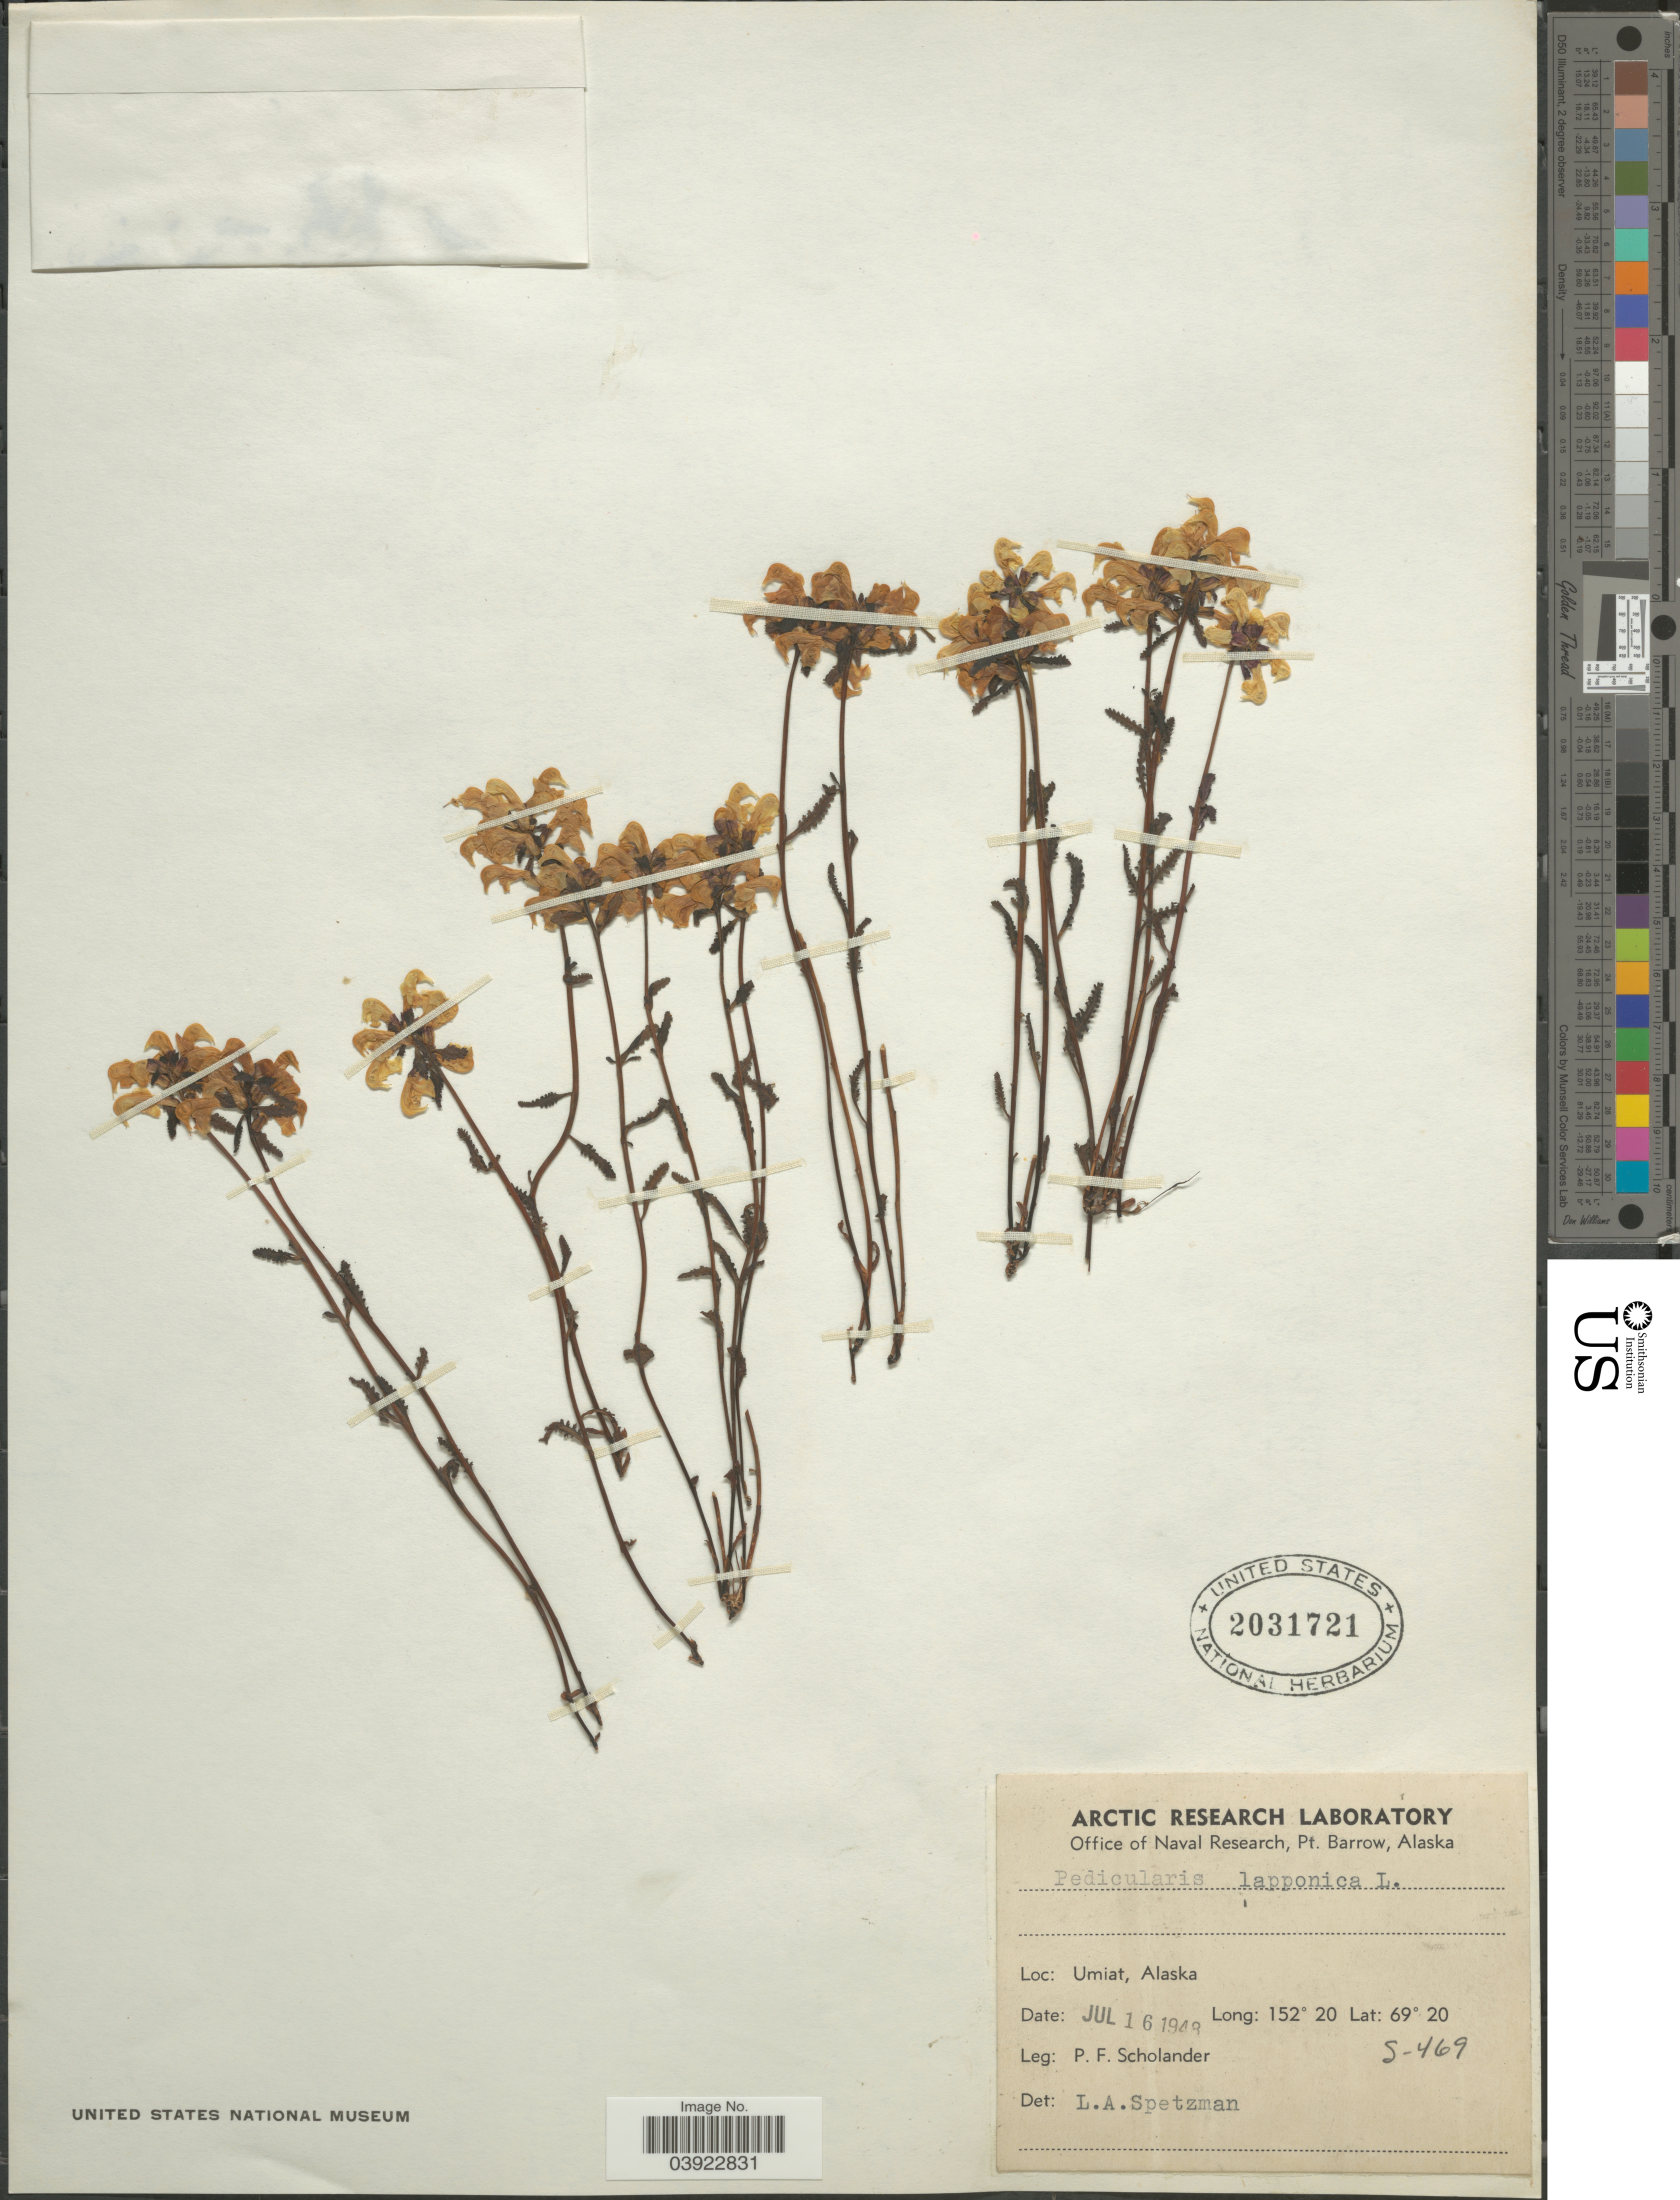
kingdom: Plantae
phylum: Tracheophyta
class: Magnoliopsida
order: Lamiales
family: Orobanchaceae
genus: Pedicularis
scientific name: Pedicularis lapponica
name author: L.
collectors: P. Scholander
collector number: S-469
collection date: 1948-07-16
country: United States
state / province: Alaska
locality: Umiat.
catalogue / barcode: US 2031721